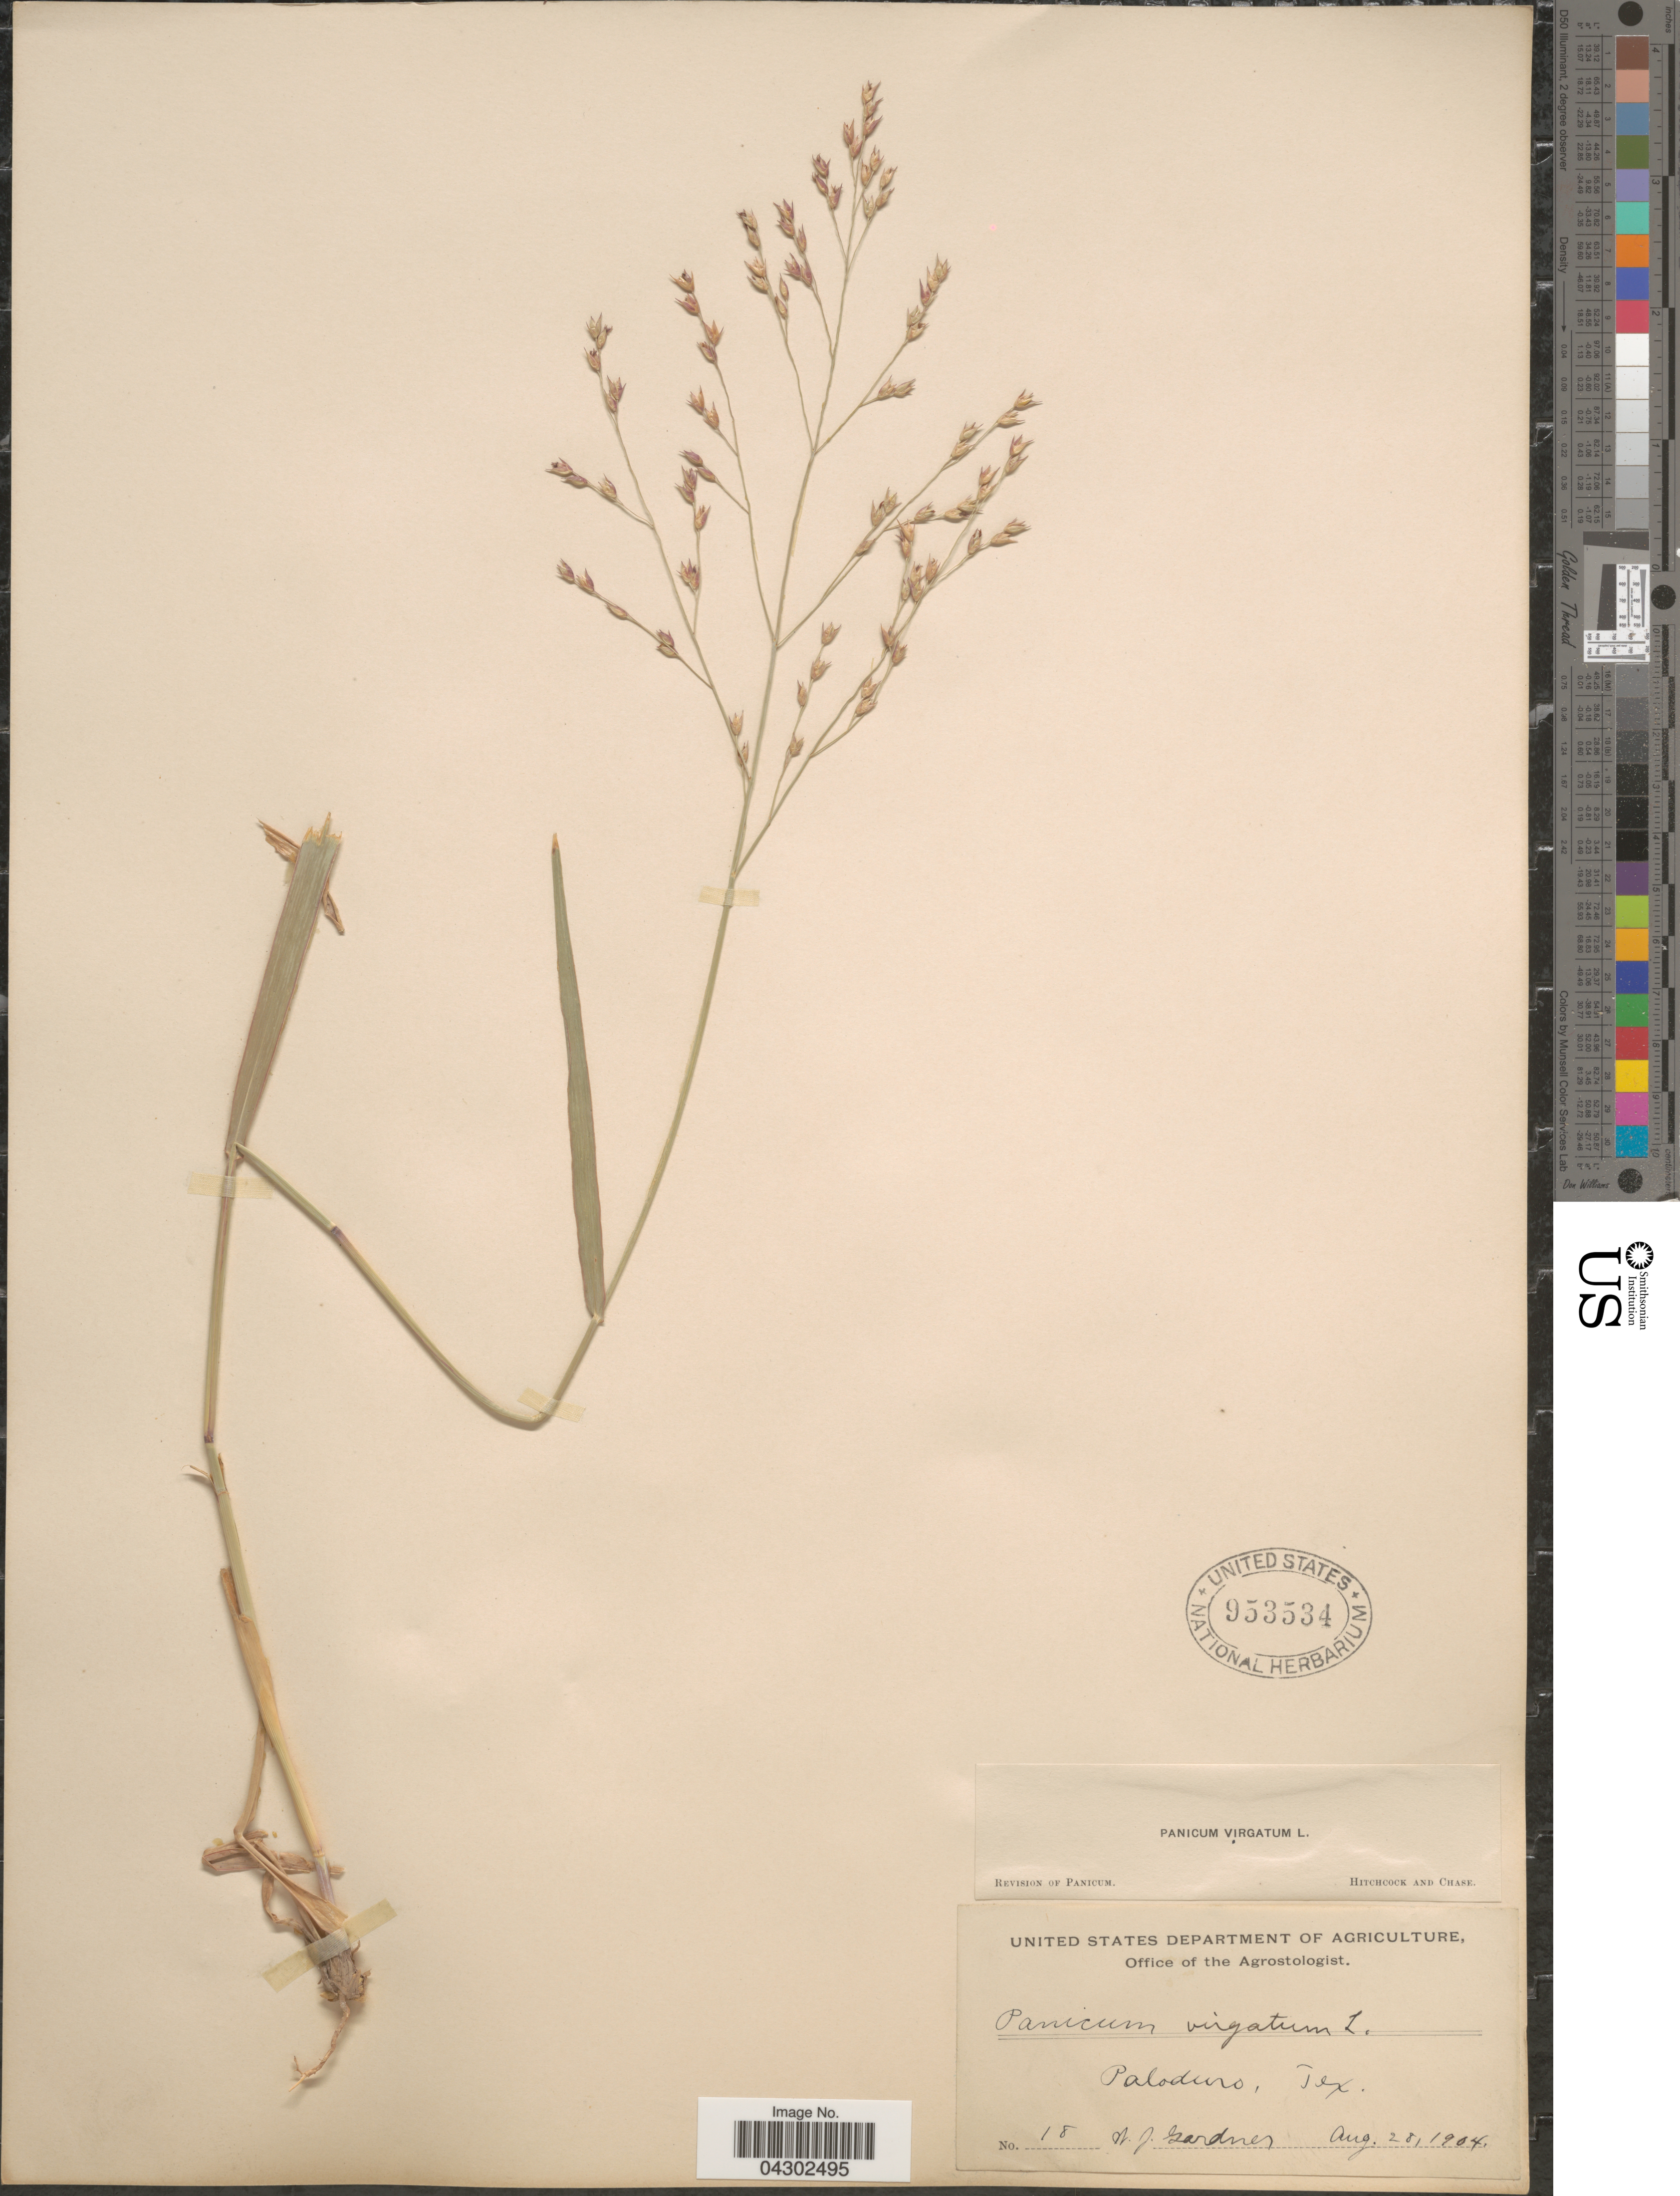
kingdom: Plantae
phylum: Tracheophyta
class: Liliopsida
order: Poales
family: Poaceae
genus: Panicum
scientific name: Panicum virgatum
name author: L.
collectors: W. Gardner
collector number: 18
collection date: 1904-08-28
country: United States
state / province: Texas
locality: Paloduro.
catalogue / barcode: US 953534